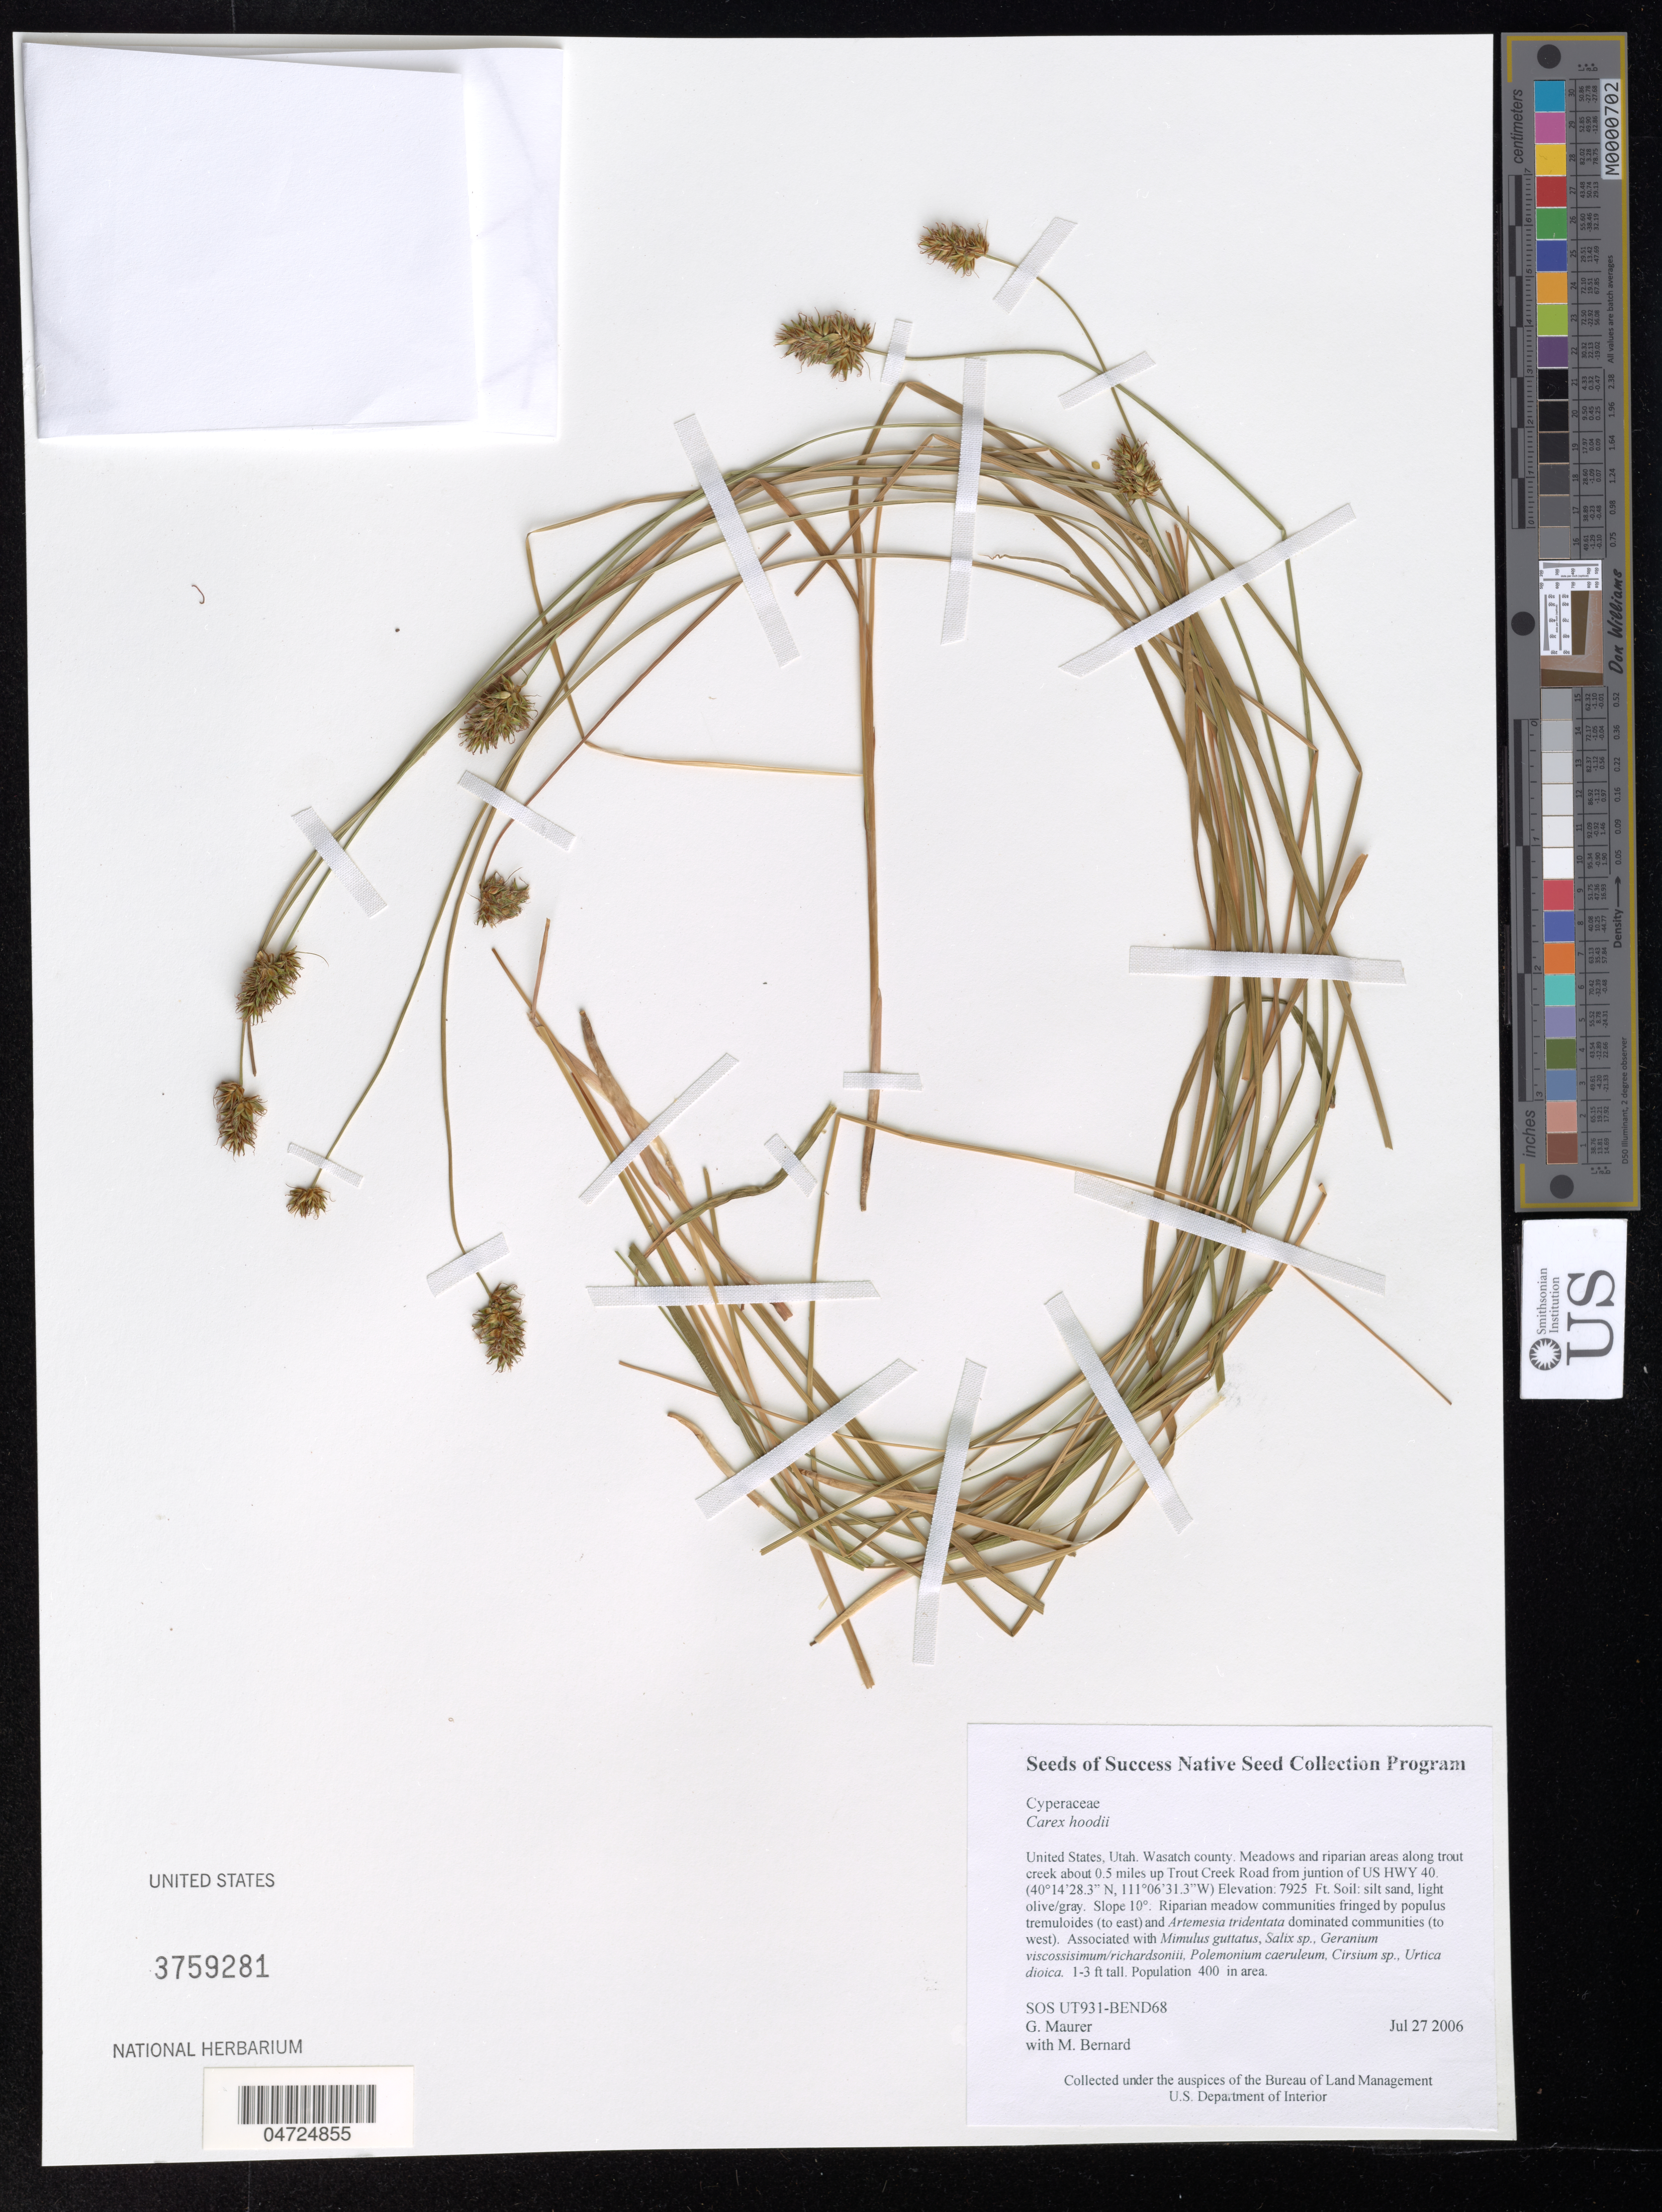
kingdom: Plantae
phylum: Tracheophyta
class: Liliopsida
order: Poales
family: Cyperaceae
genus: Carex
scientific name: Carex hoodii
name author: Boott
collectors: Maurer & M. Bernard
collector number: SOS UT931-BEND68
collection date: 2006-07-27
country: United States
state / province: Utah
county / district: Wasatch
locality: Wasatch county. Meadows and riparian areas along trout creek about 0.5 miles up Trout Creek Road from junction of US HWY 40.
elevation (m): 2416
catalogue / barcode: US 3759281